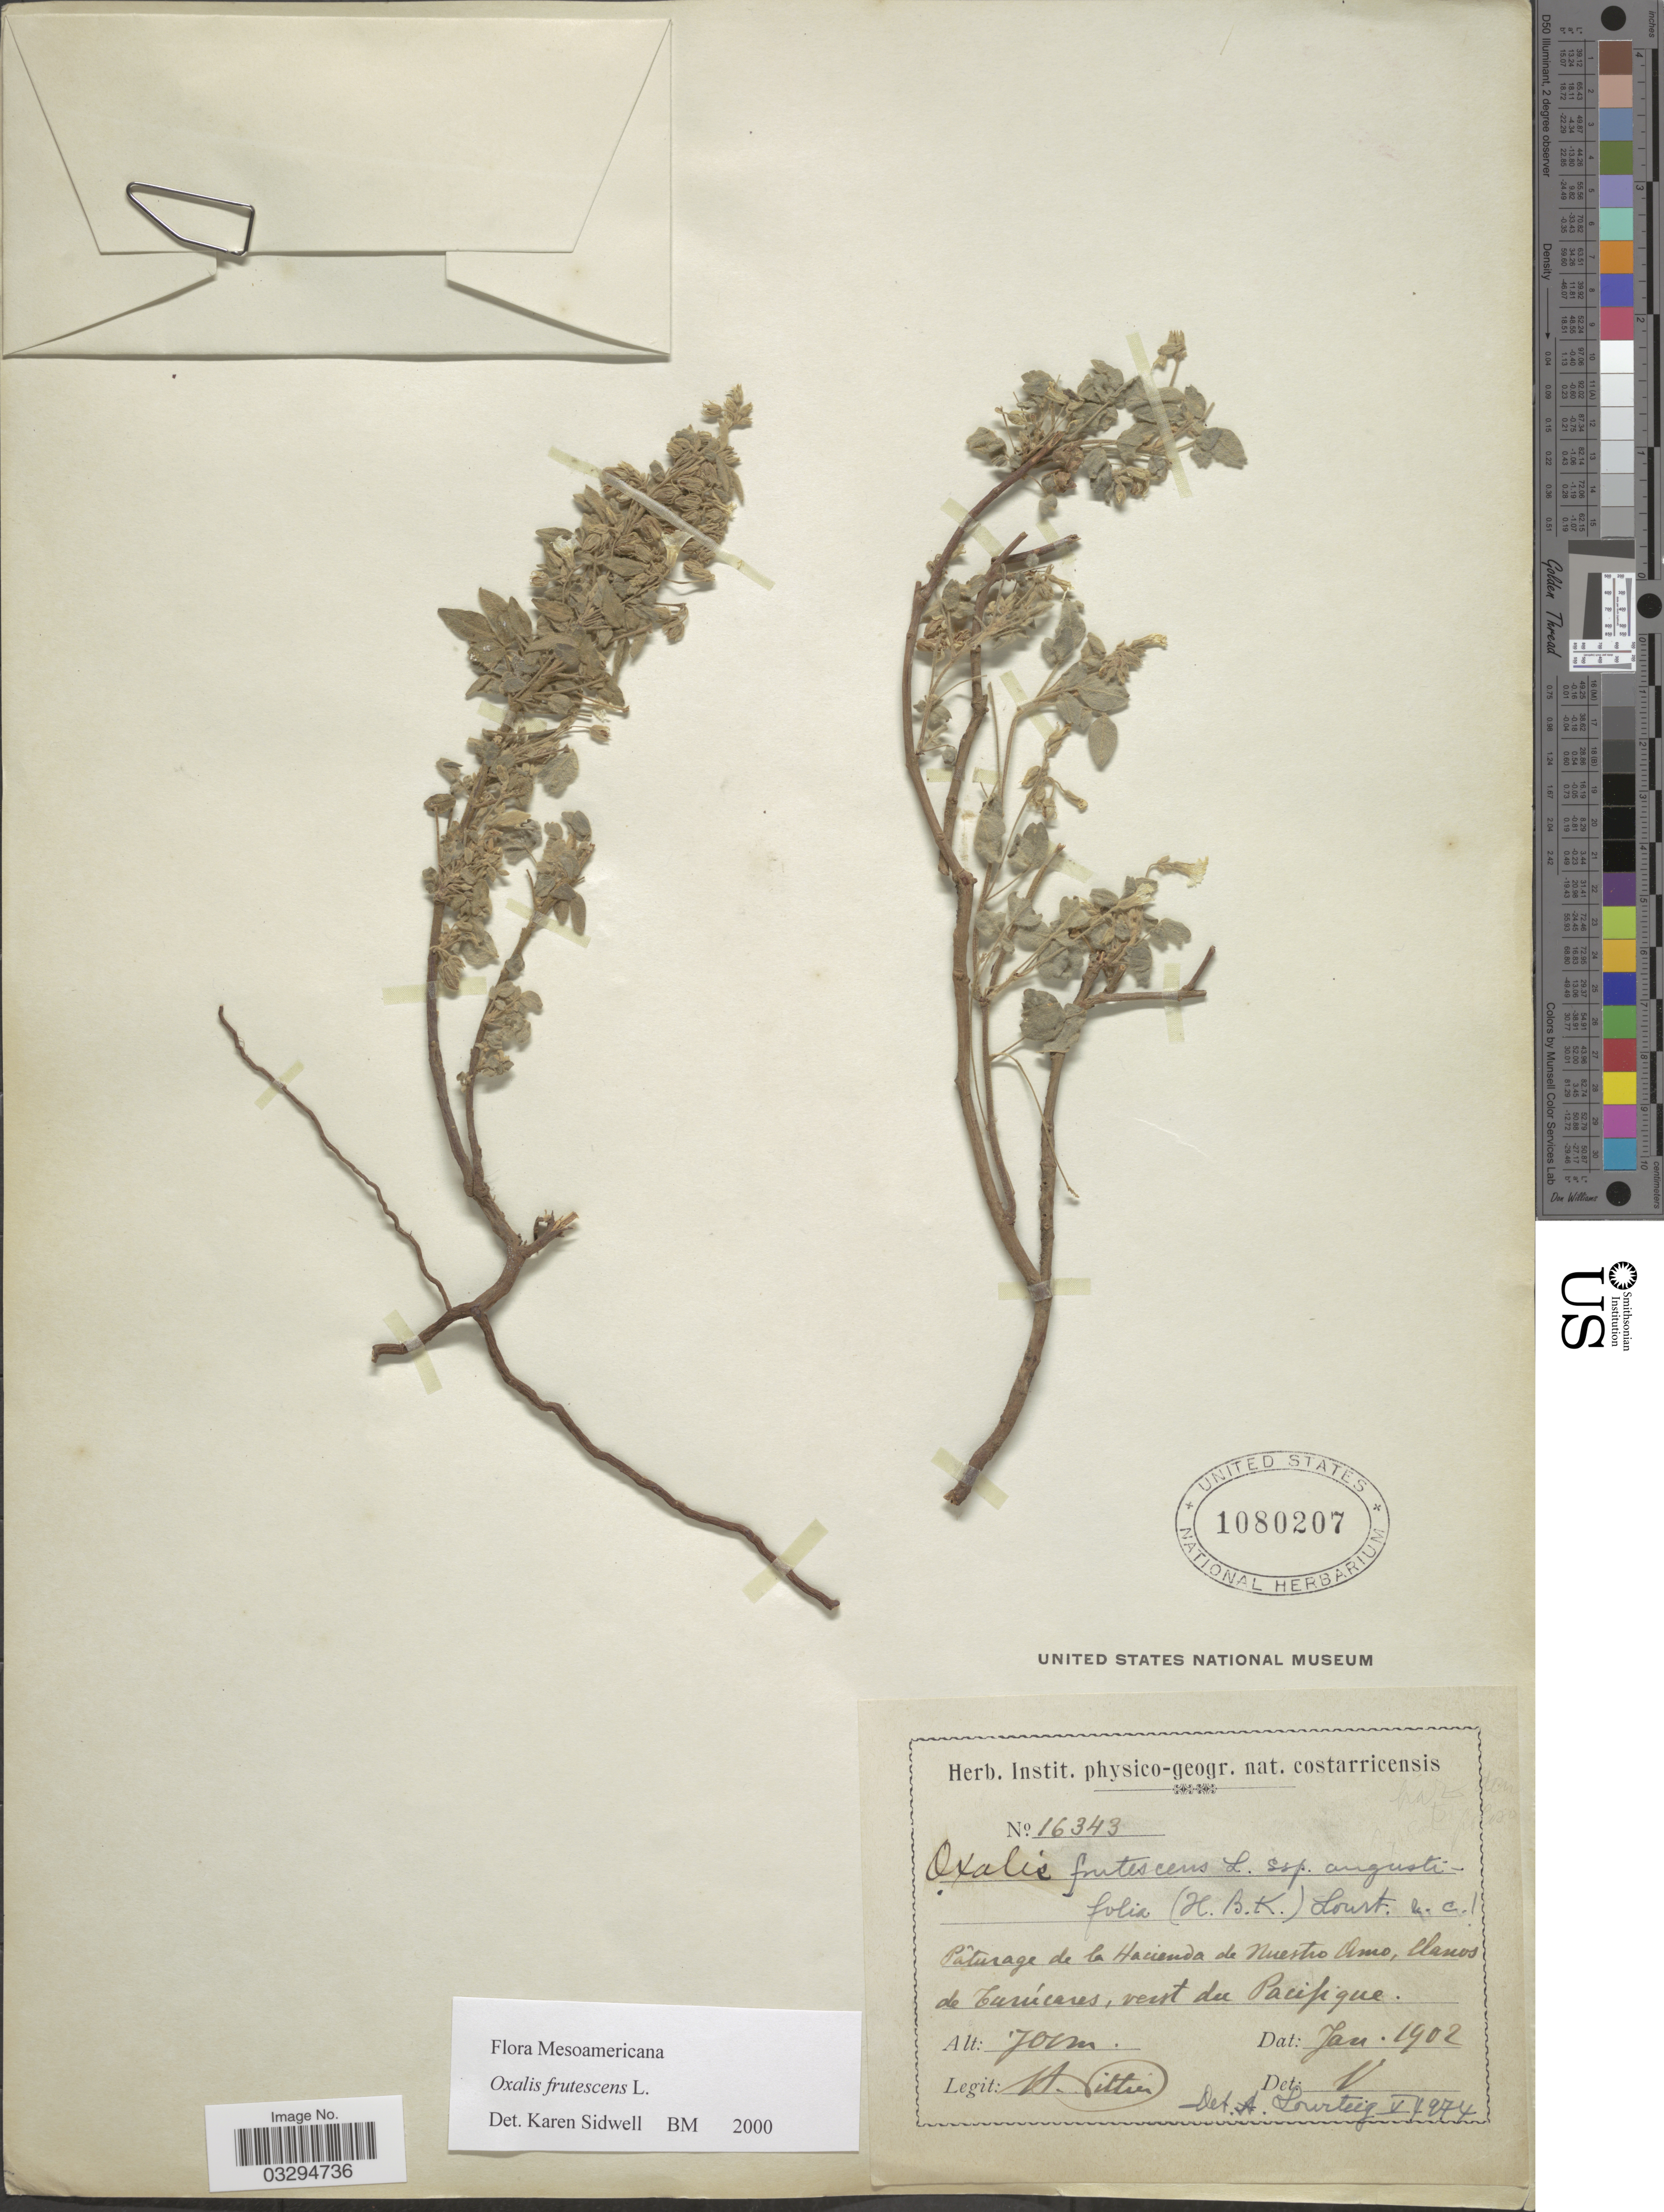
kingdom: Plantae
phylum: Tracheophyta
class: Magnoliopsida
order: Oxalidales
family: Oxalidaceae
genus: Oxalis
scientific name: Oxalis frutescens subsp. angustifolia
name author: (Kunth) Lourteig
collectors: H. F. Pittier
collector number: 16343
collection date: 1902-01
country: Costa Rica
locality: Pâturage de la Hacienda de Nuestro Amo, llanos de Turúcares, verst du Pacifique.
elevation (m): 700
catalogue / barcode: US 1080207